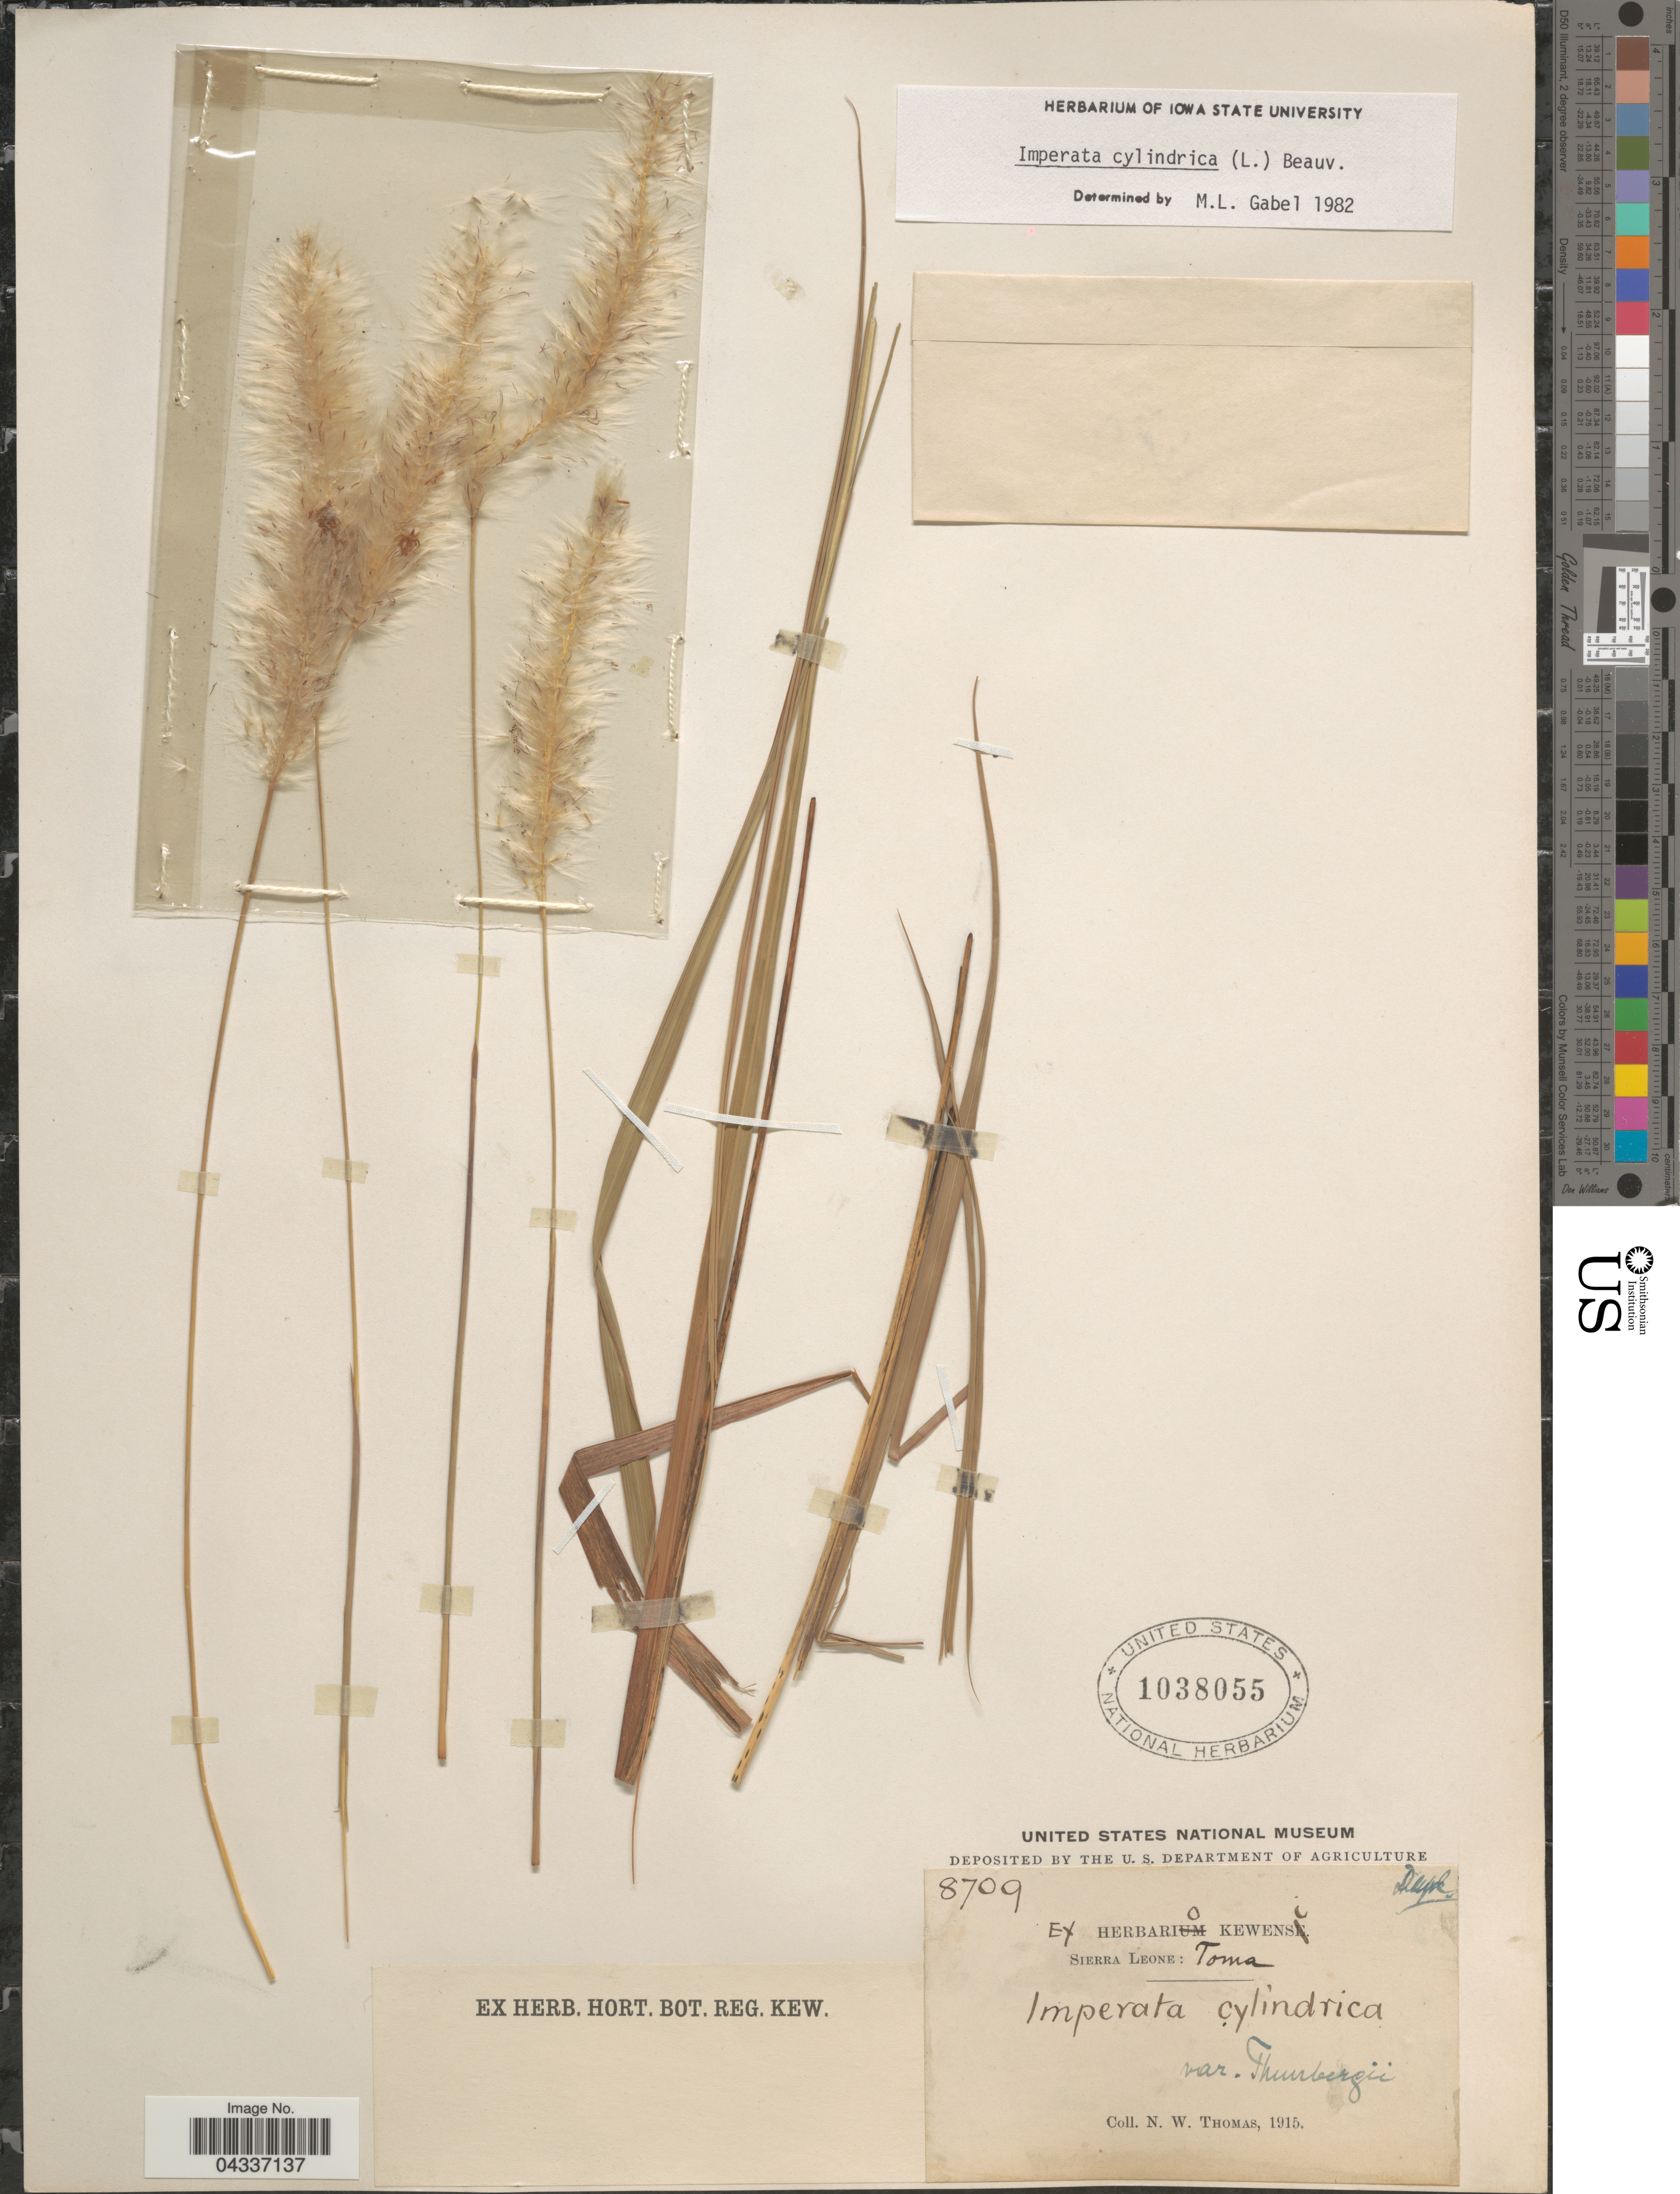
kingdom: Plantae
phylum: Tracheophyta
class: Liliopsida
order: Poales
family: Poaceae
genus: Imperata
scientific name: Imperata cylindrica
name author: (L.) P. Beauv.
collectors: N. Thomas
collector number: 8709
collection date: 1915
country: Sierra Leone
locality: Toma.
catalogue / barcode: US 1038055